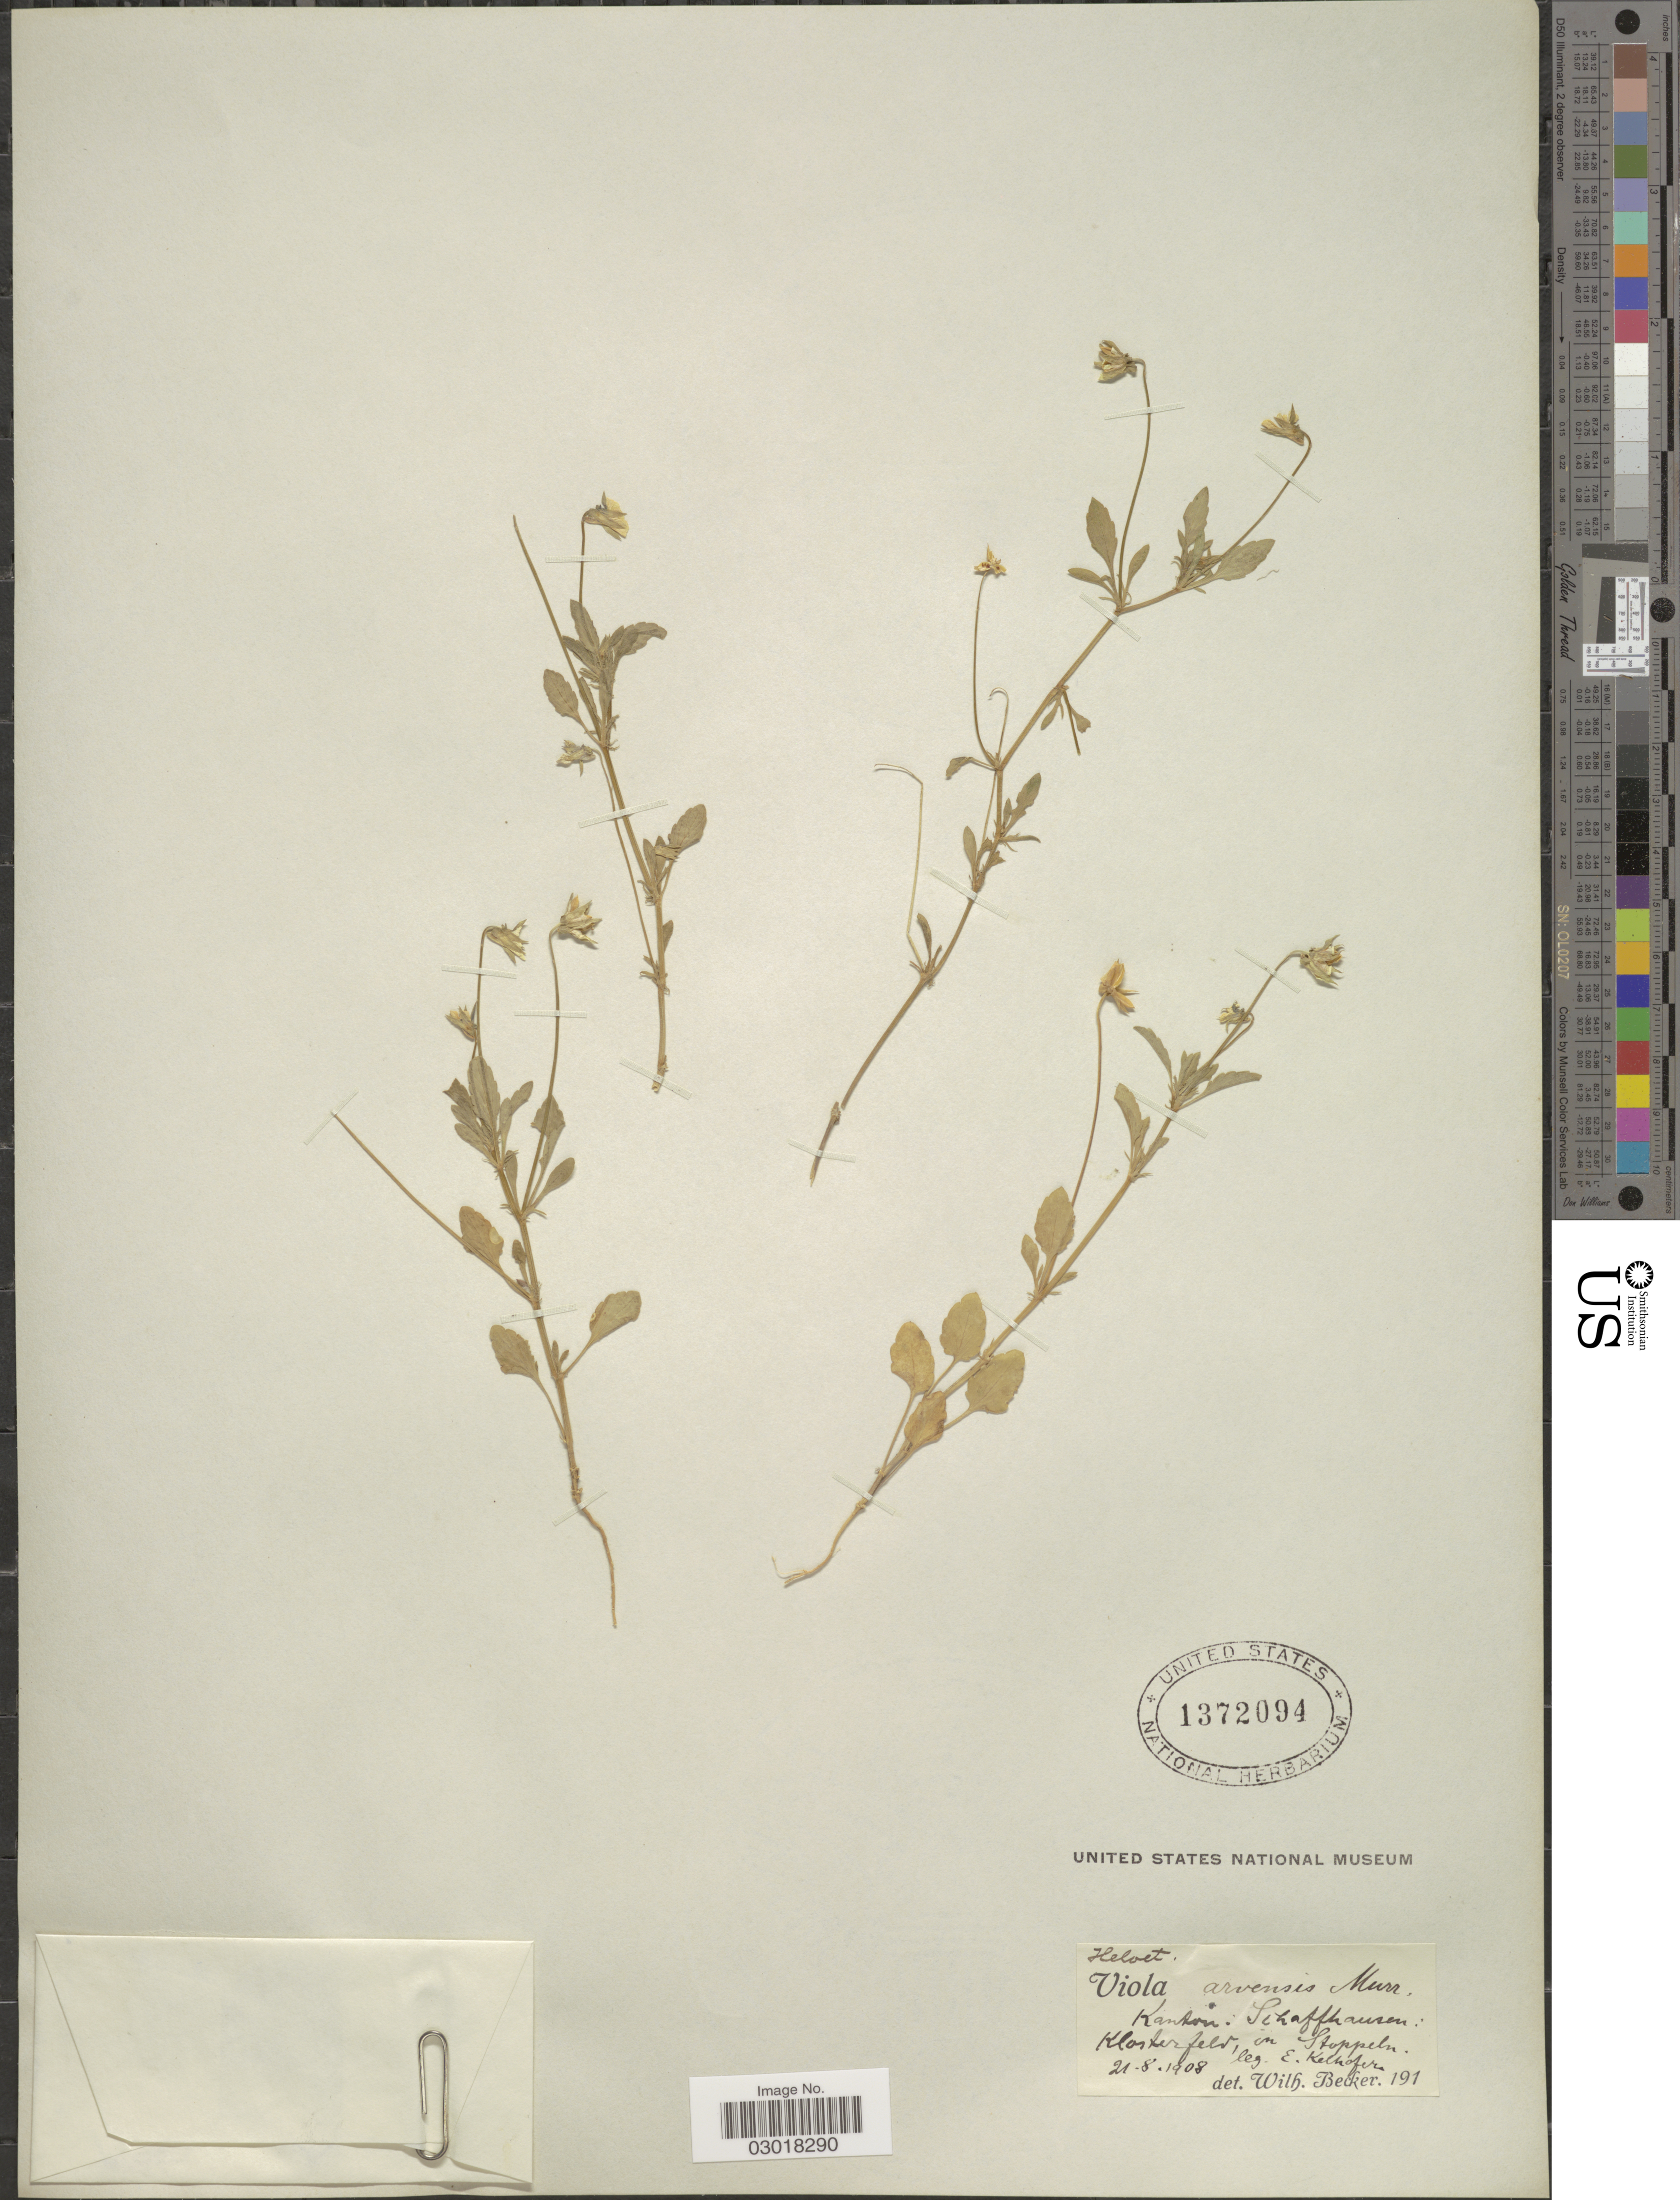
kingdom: Plantae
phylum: Tracheophyta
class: Magnoliopsida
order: Malpighiales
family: Violaceae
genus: Viola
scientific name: Viola arvensis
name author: Murray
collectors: E. Kelhofer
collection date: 1908-08-21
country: Switzerland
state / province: Schaffhausen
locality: Kanton Schaffhausen: Klosterfeld, in Stoppeln.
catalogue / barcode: US 1372094